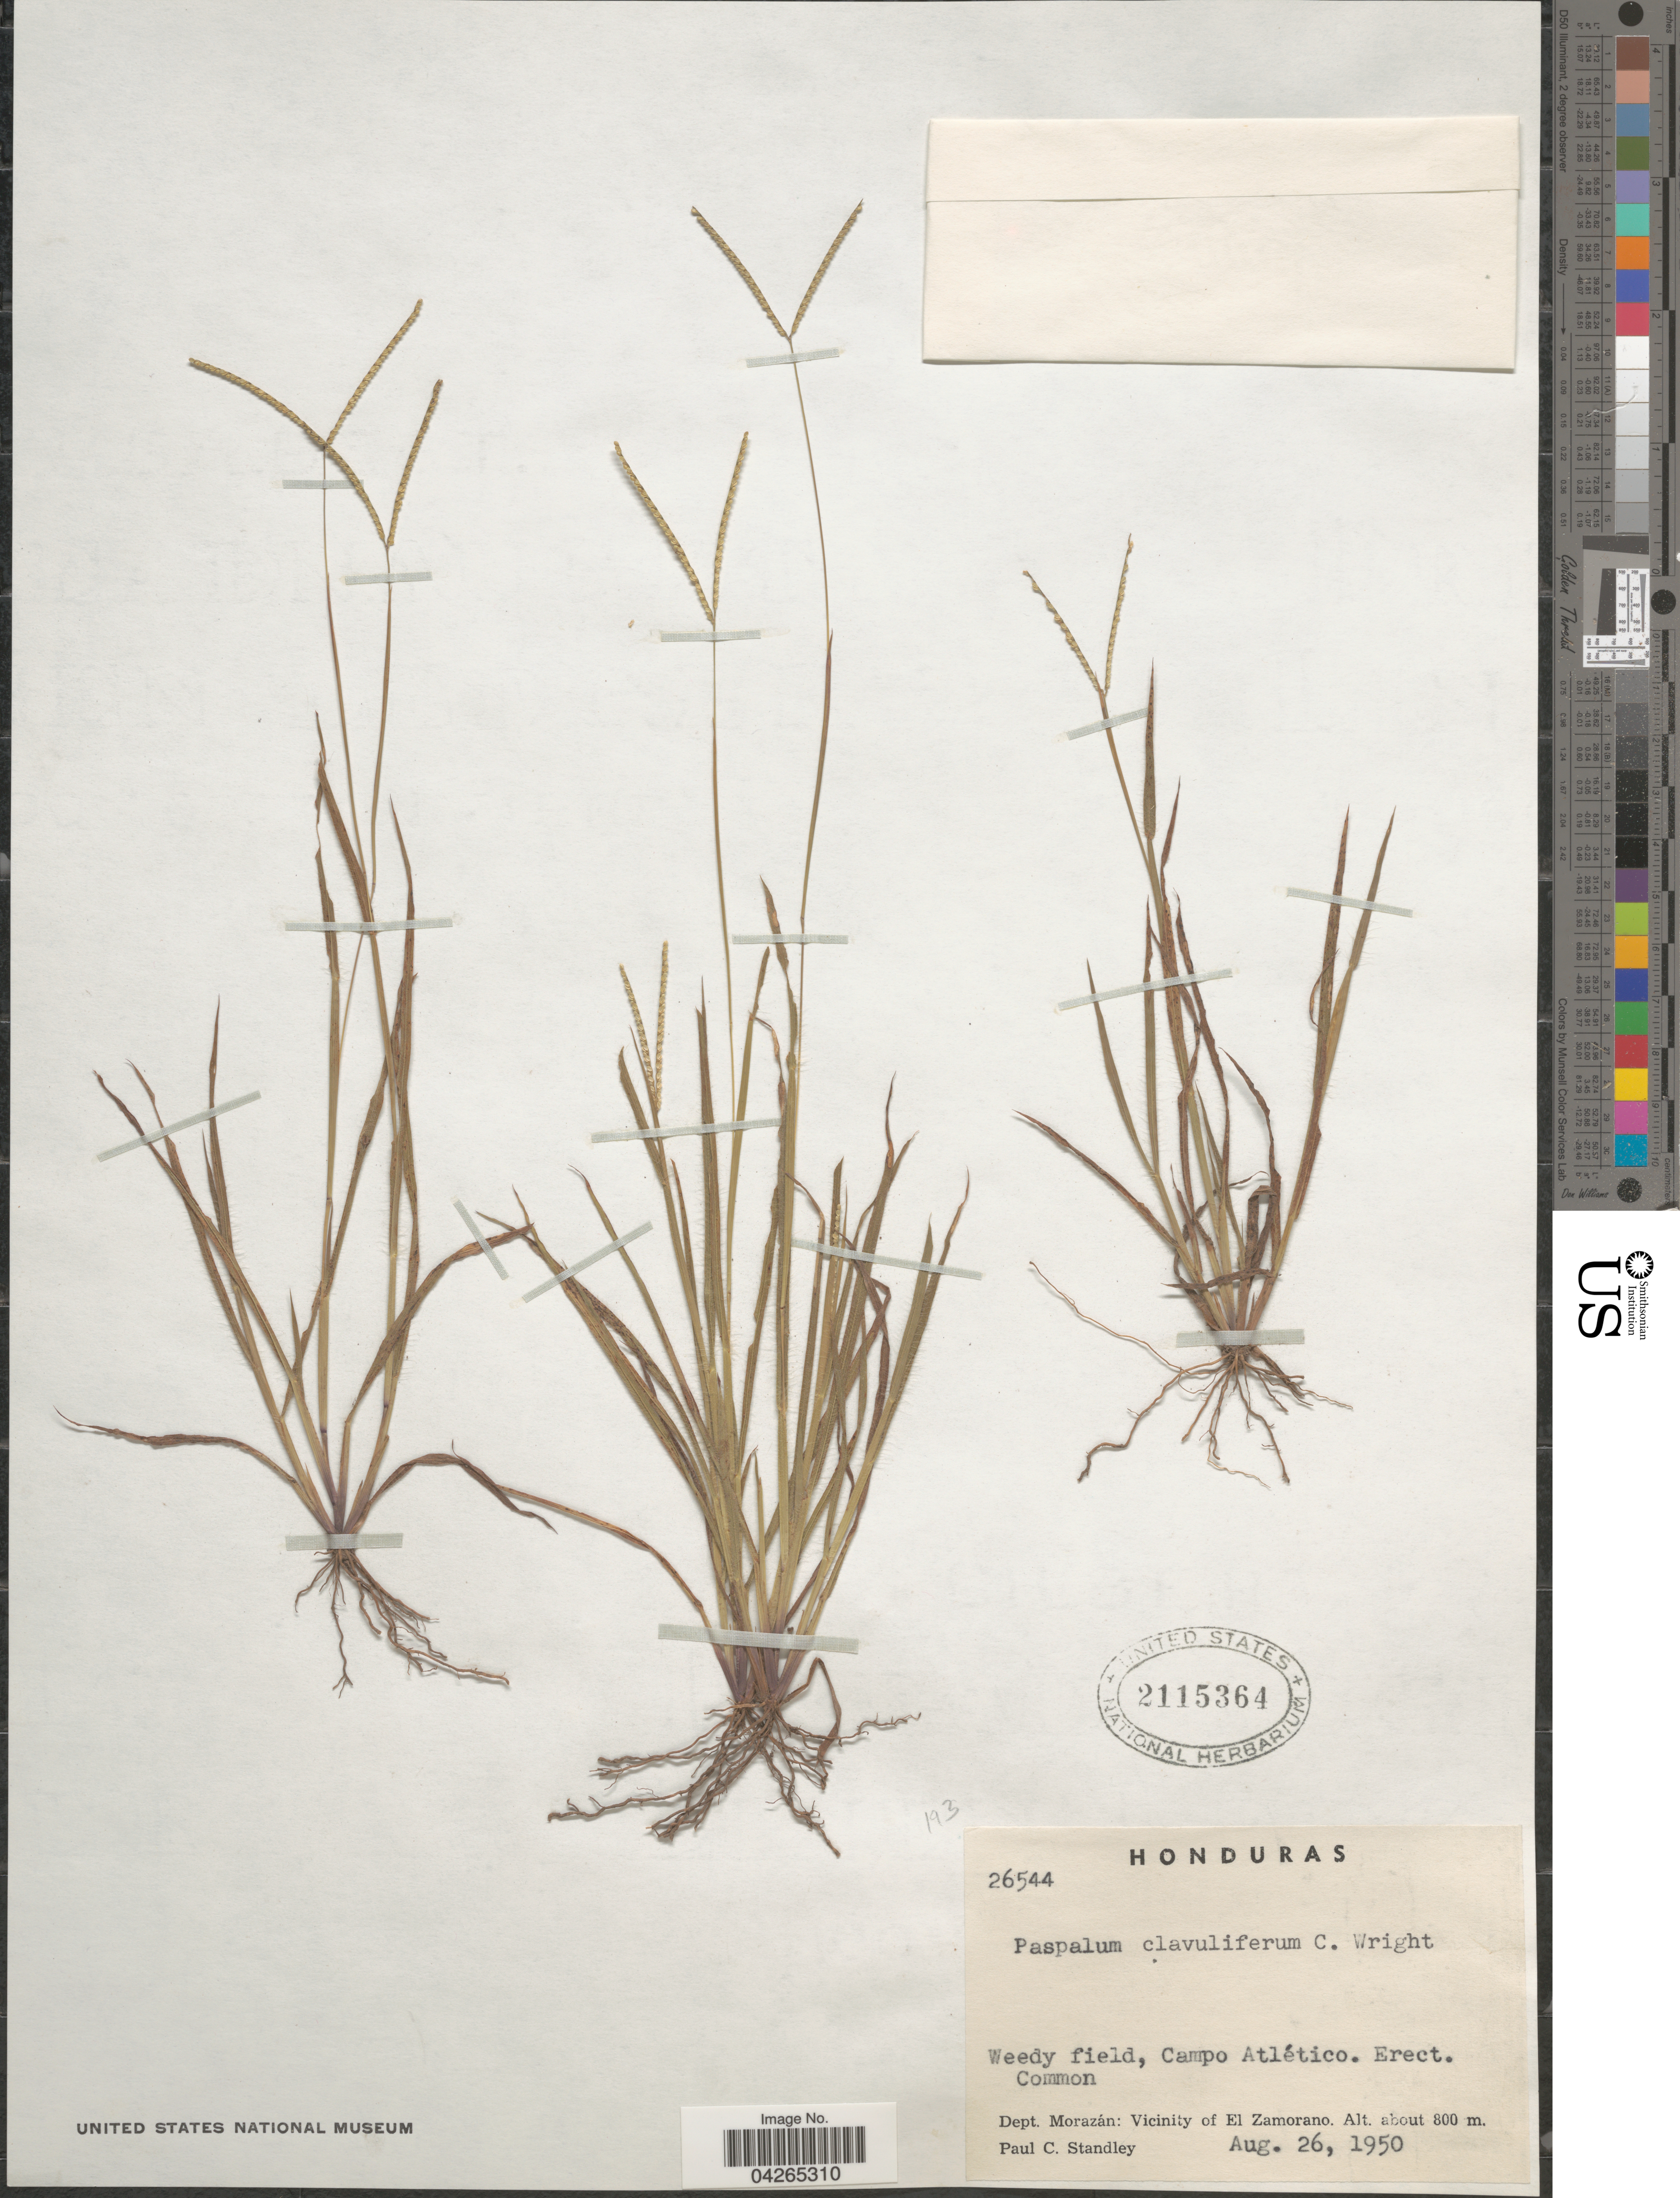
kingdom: Plantae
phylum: Tracheophyta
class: Liliopsida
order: Poales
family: Poaceae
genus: Paspalum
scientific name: Paspalum claviliferum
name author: C. Wright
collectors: P. C. Standley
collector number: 26544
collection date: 1950-08-26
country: Honduras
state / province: Fco. Morazán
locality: Campo Atlético. Dept. Morazán: Vicinity of El Zamorano.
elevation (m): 800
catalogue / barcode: US 2115364